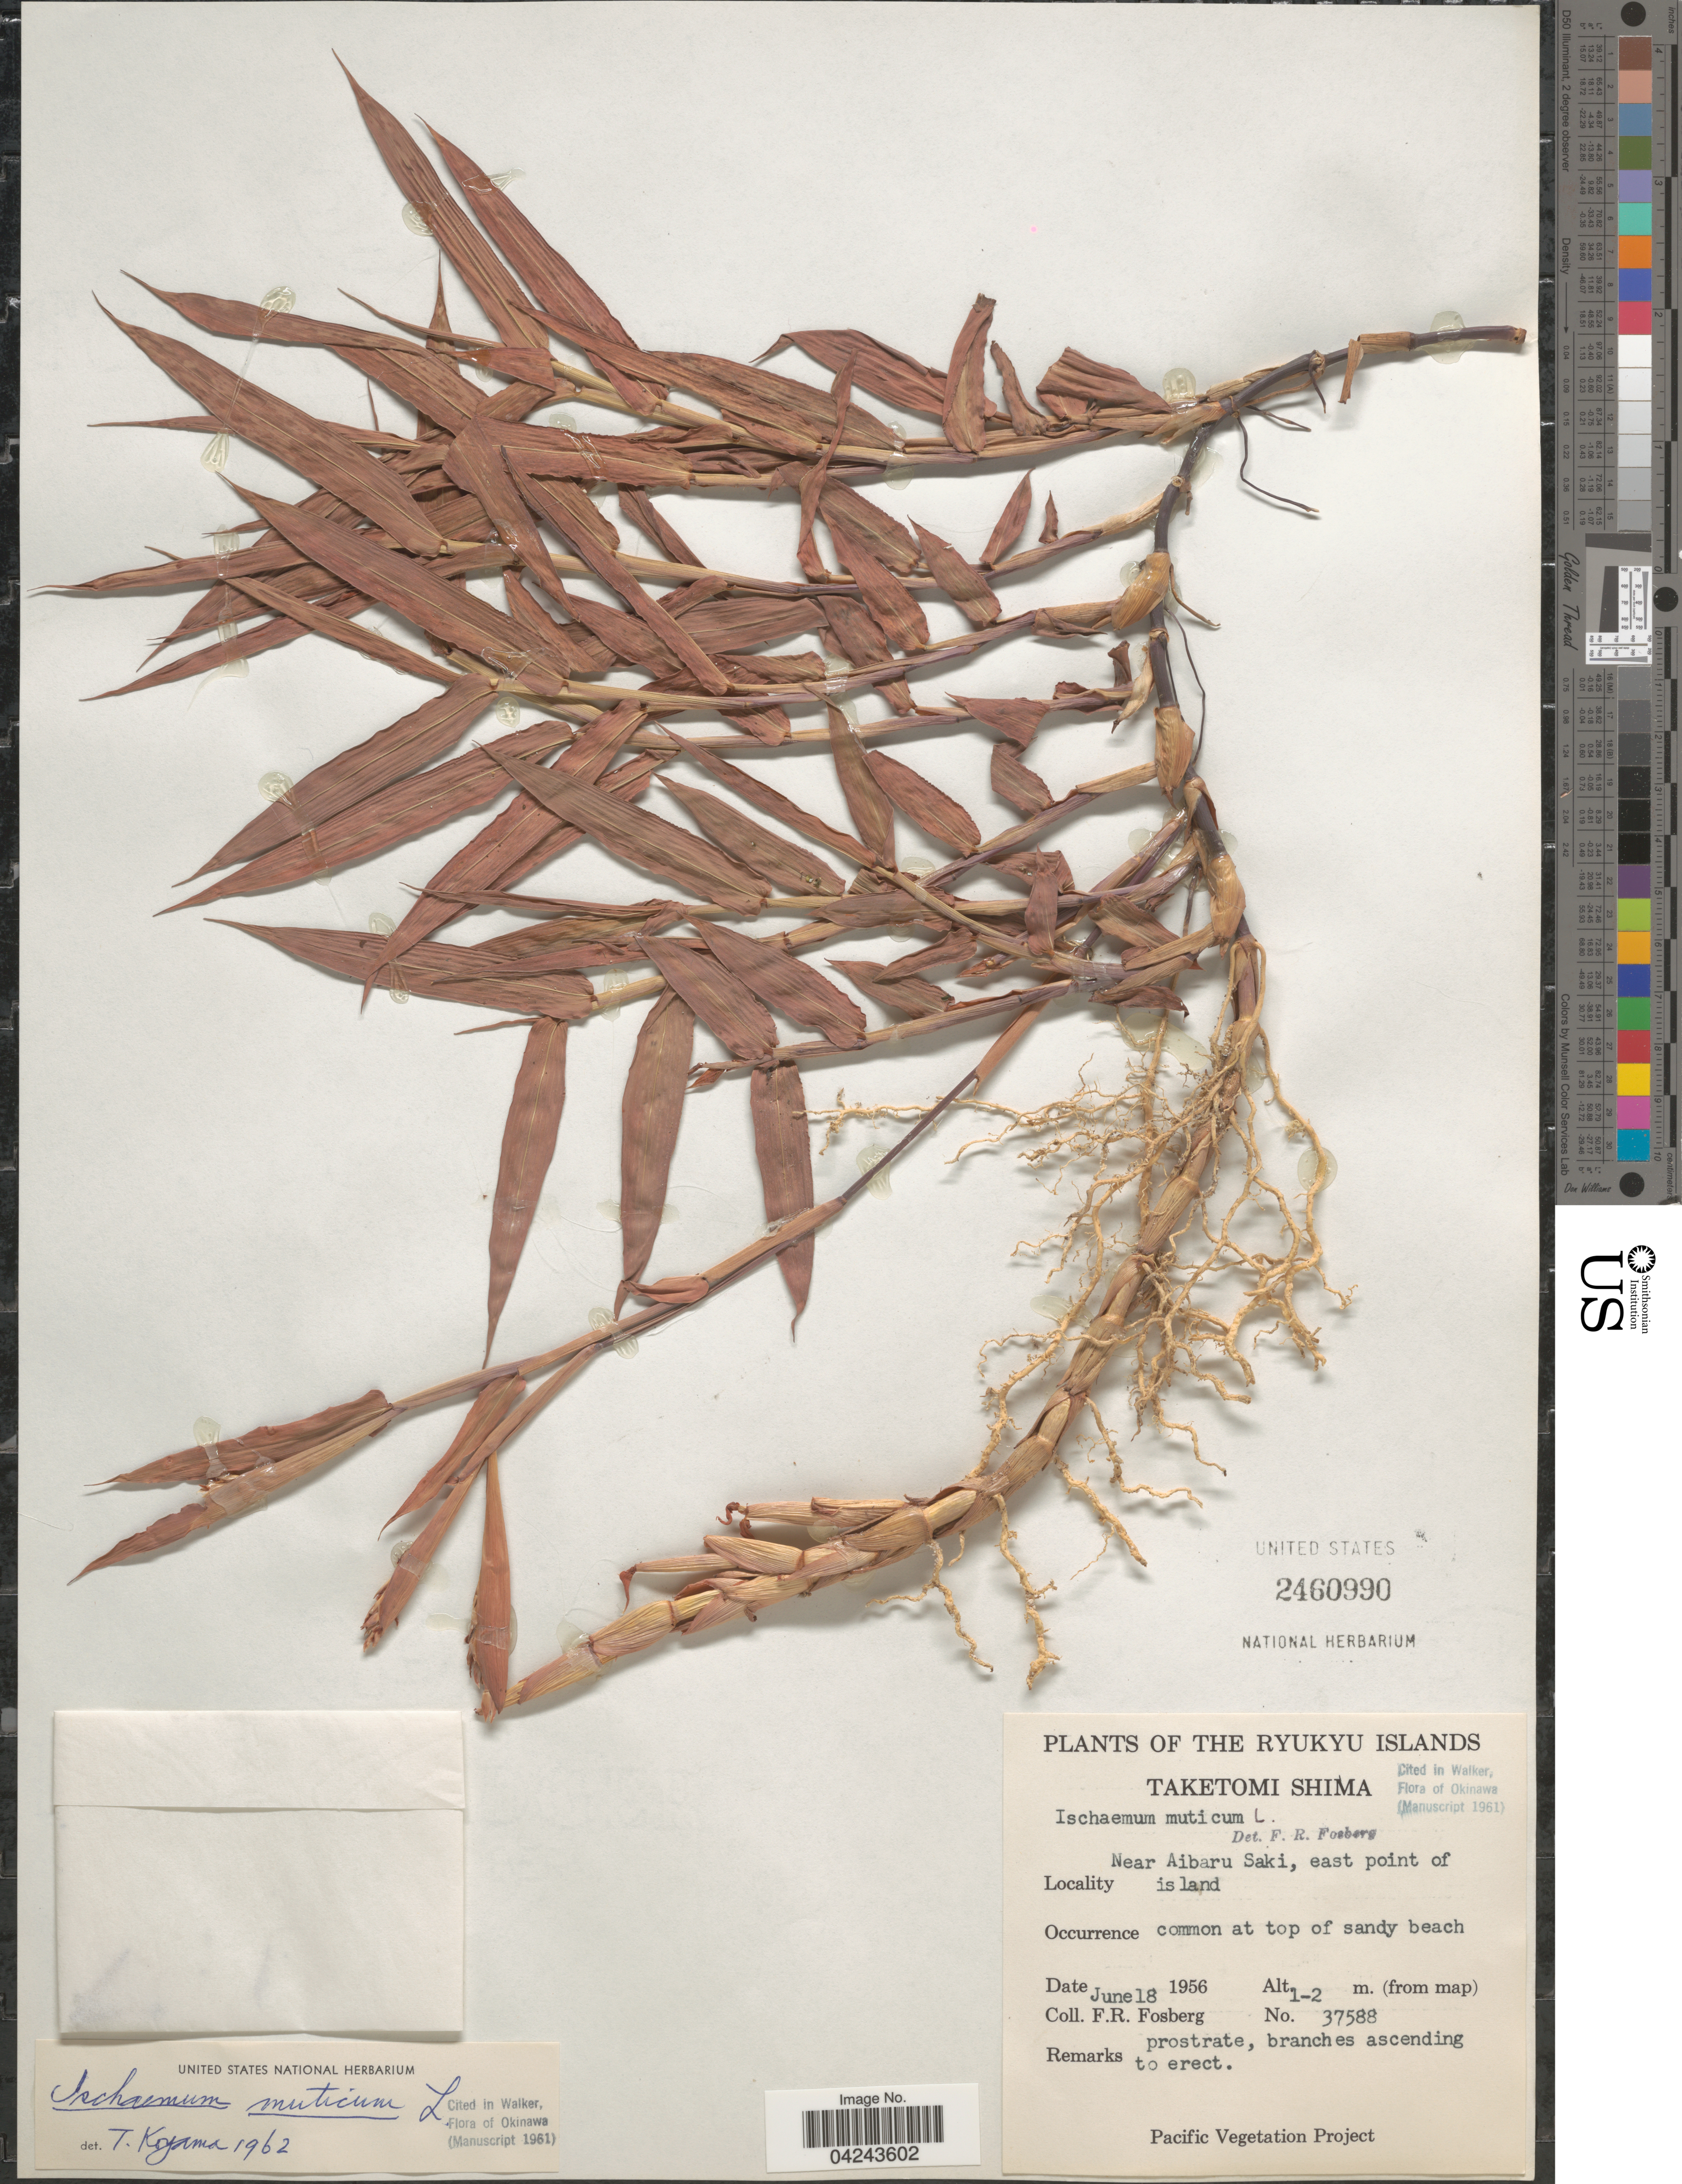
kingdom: Plantae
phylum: Tracheophyta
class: Liliopsida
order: Poales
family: Poaceae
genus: Ischaemum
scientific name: Ischaemum muticum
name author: L.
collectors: F. R. Fosberg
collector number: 37588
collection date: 1956-06-18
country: Japan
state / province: Okinawa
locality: Ryukyu Islands. Taketomi Shima. Near Aibaru Saki, east point of island. Common at top of sandy beach.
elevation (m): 1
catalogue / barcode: US 2460990